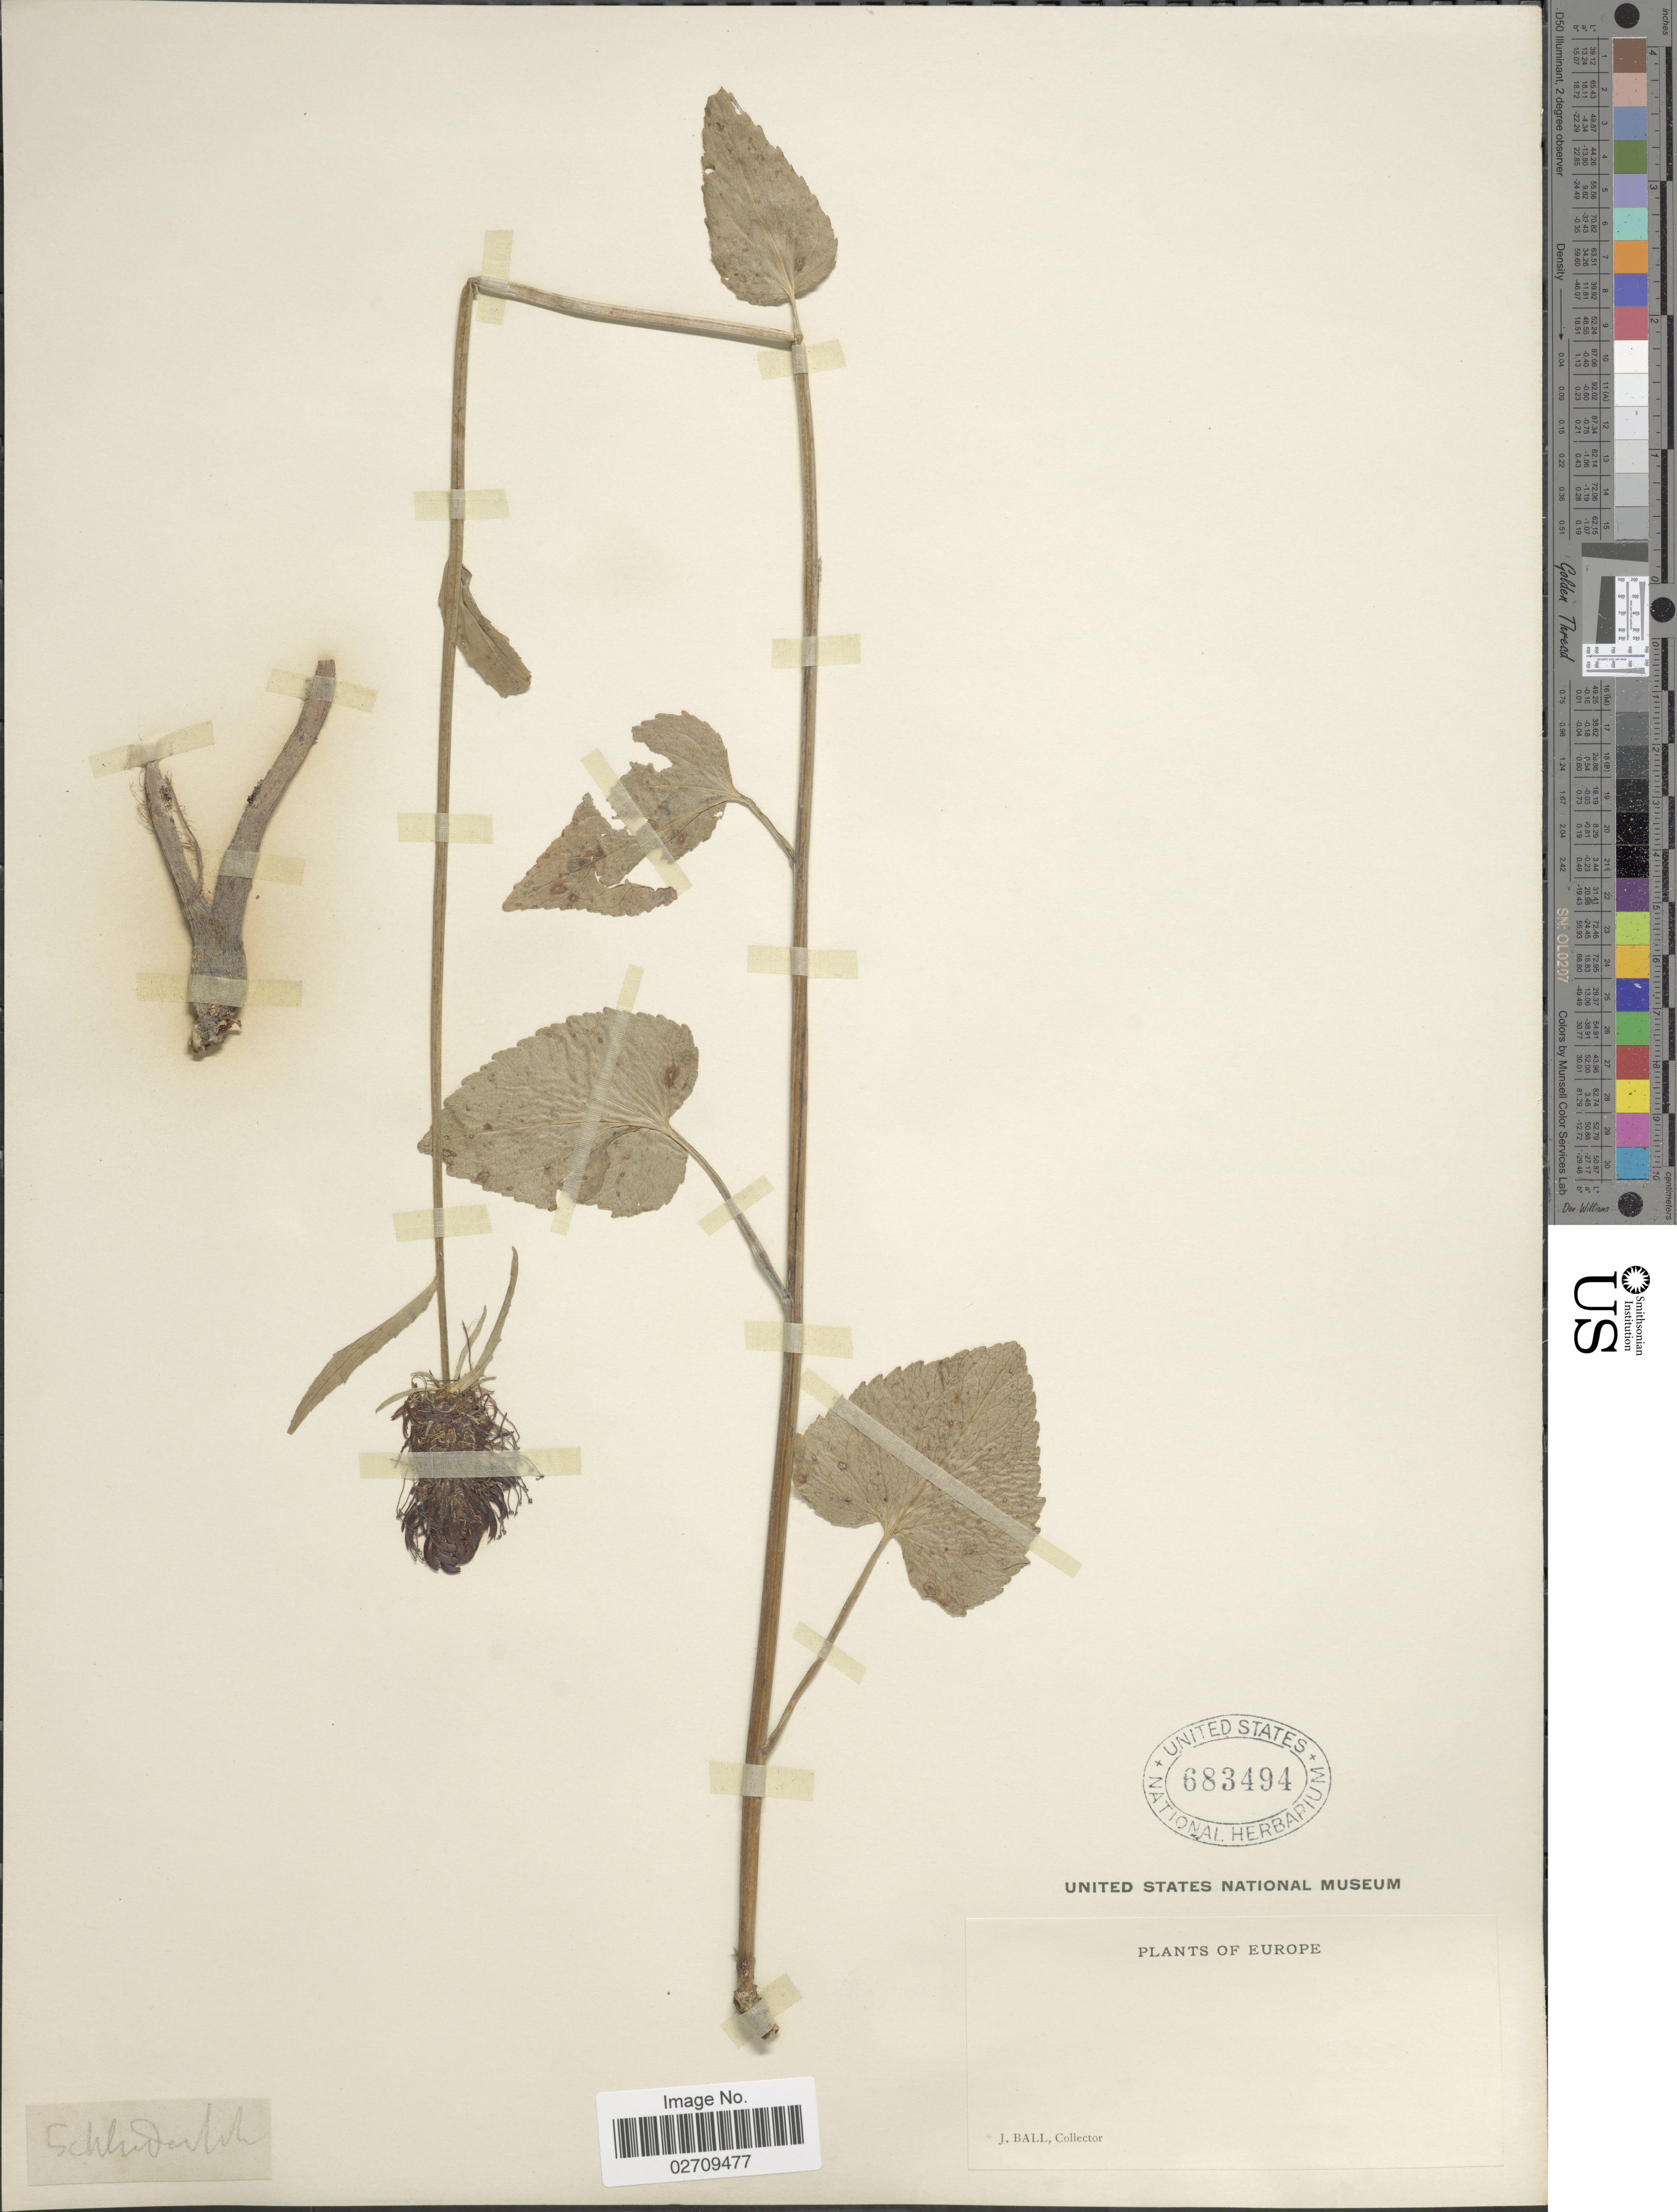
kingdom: Plantae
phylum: Tracheophyta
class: Magnoliopsida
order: Asterales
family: Campanulaceae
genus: Phyteuma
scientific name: Phyteuma sp.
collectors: J. Ball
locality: Europe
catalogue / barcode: US 683494